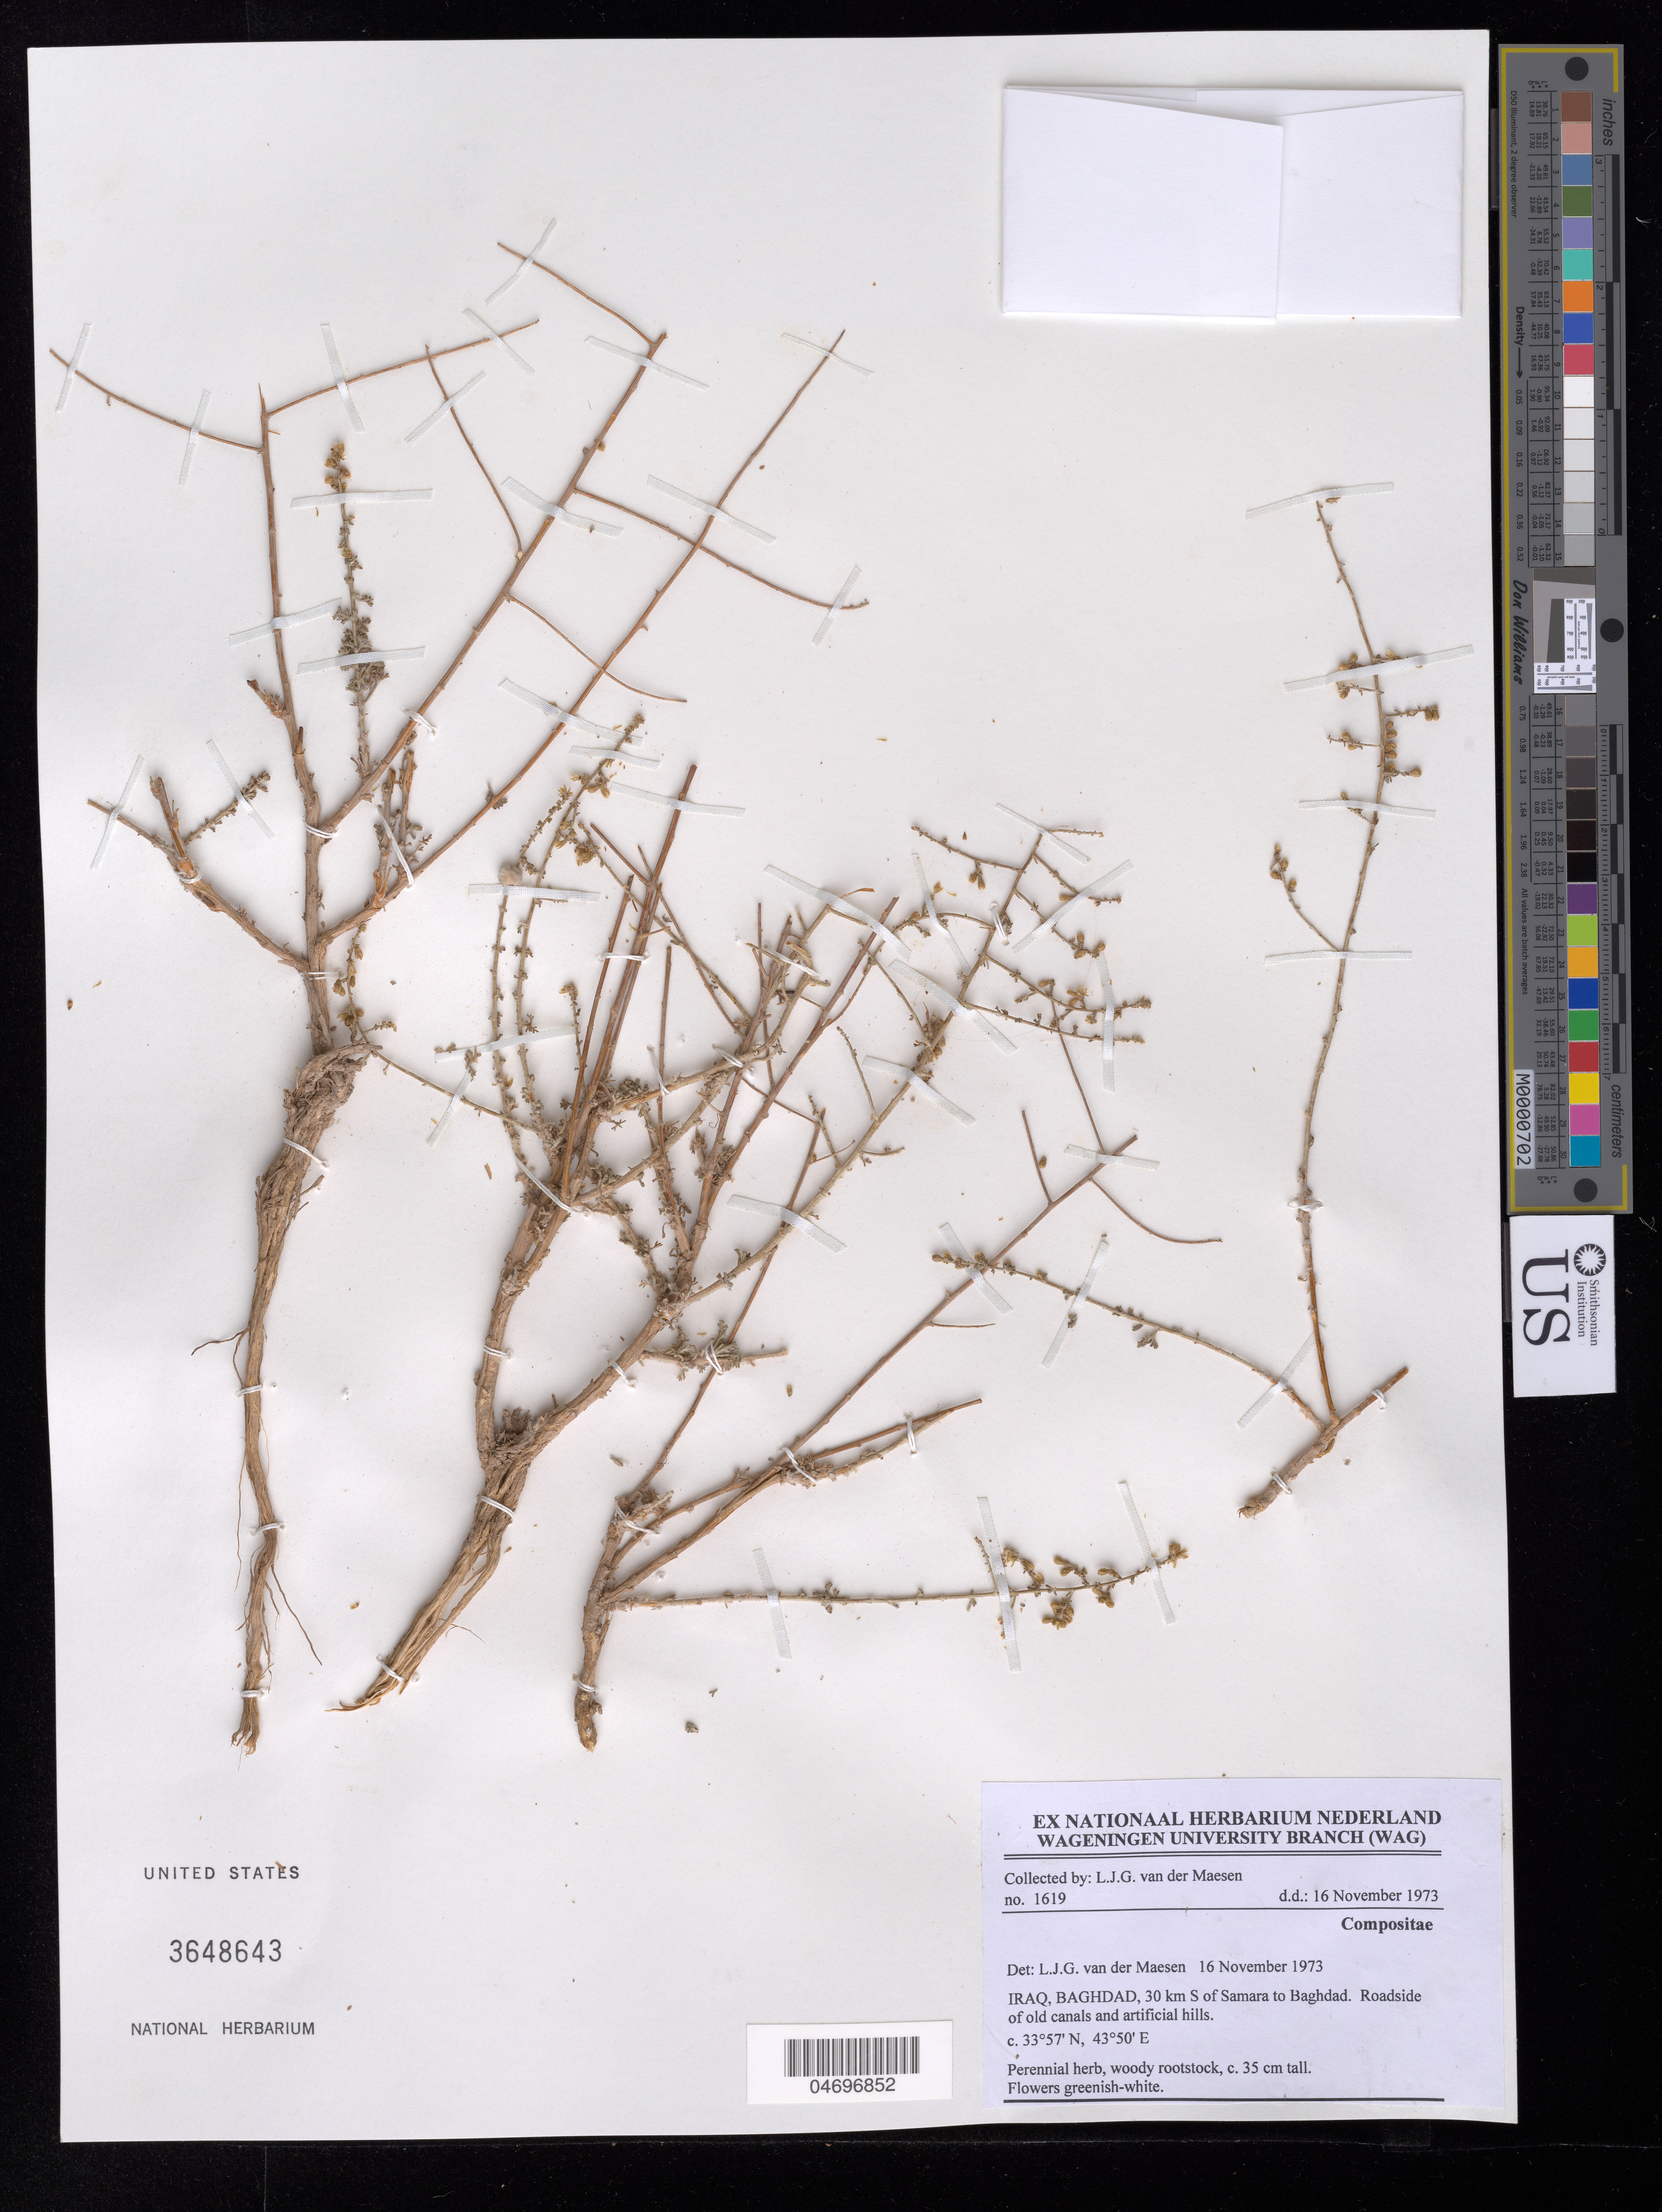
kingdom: Plantae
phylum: Tracheophyta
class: Magnoliopsida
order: Asterales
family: Asteraceae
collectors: L. van der Maesen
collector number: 1619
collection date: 1973-11-16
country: Iraq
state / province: Baghdad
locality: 30 km S of Samara to Baghdad.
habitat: Roadside of old canals and artificial hills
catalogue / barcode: US 3648643